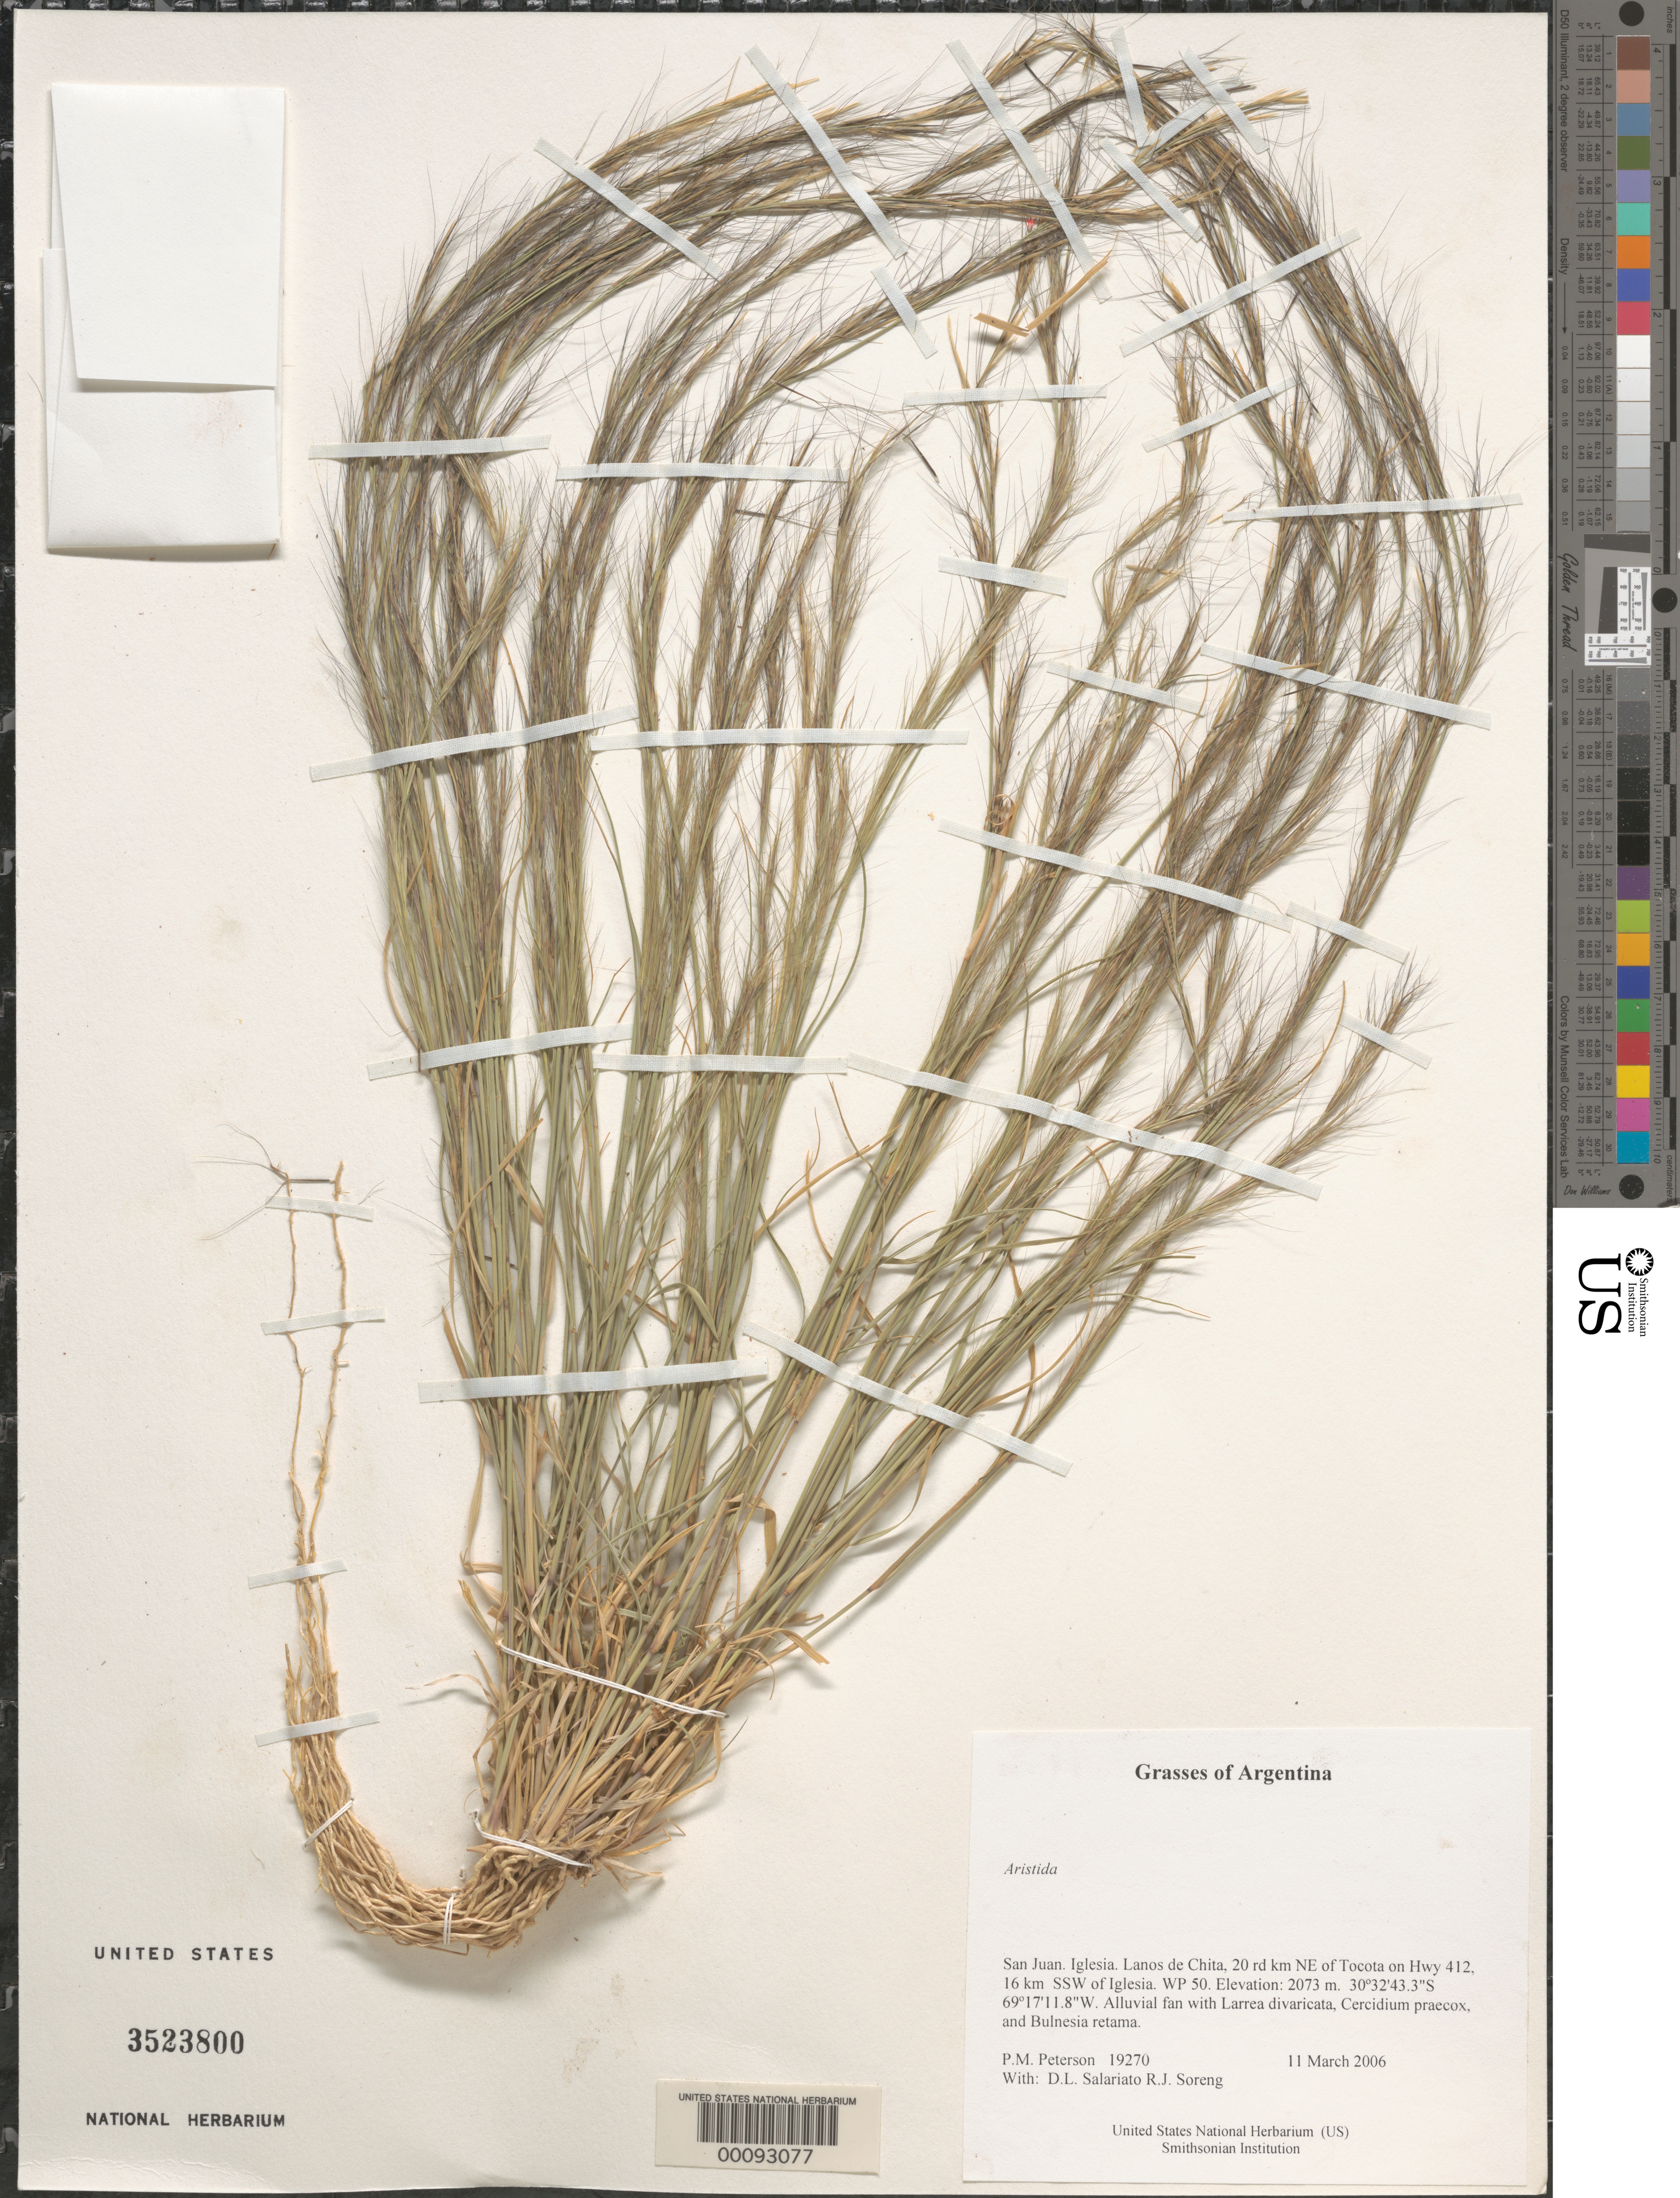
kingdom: Plantae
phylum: Tracheophyta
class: Liliopsida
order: Poales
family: Poaceae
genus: Aristida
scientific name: Aristida sp.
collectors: P. M. Peterson, R. J. Soreng, D. Salariato & A. Panizza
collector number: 19270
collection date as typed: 11 Mar 2006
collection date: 2006-03-11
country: Argentina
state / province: San Juan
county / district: Iglesia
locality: Lanos de Chita, 20 rd km NE of Tocota on Hwy 412, 16 km SSW of Iglesia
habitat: Alluvial fan with Larrea divaricata, Cercidium praecox, and Bulnesia retama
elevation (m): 2073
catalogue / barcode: US 3523800